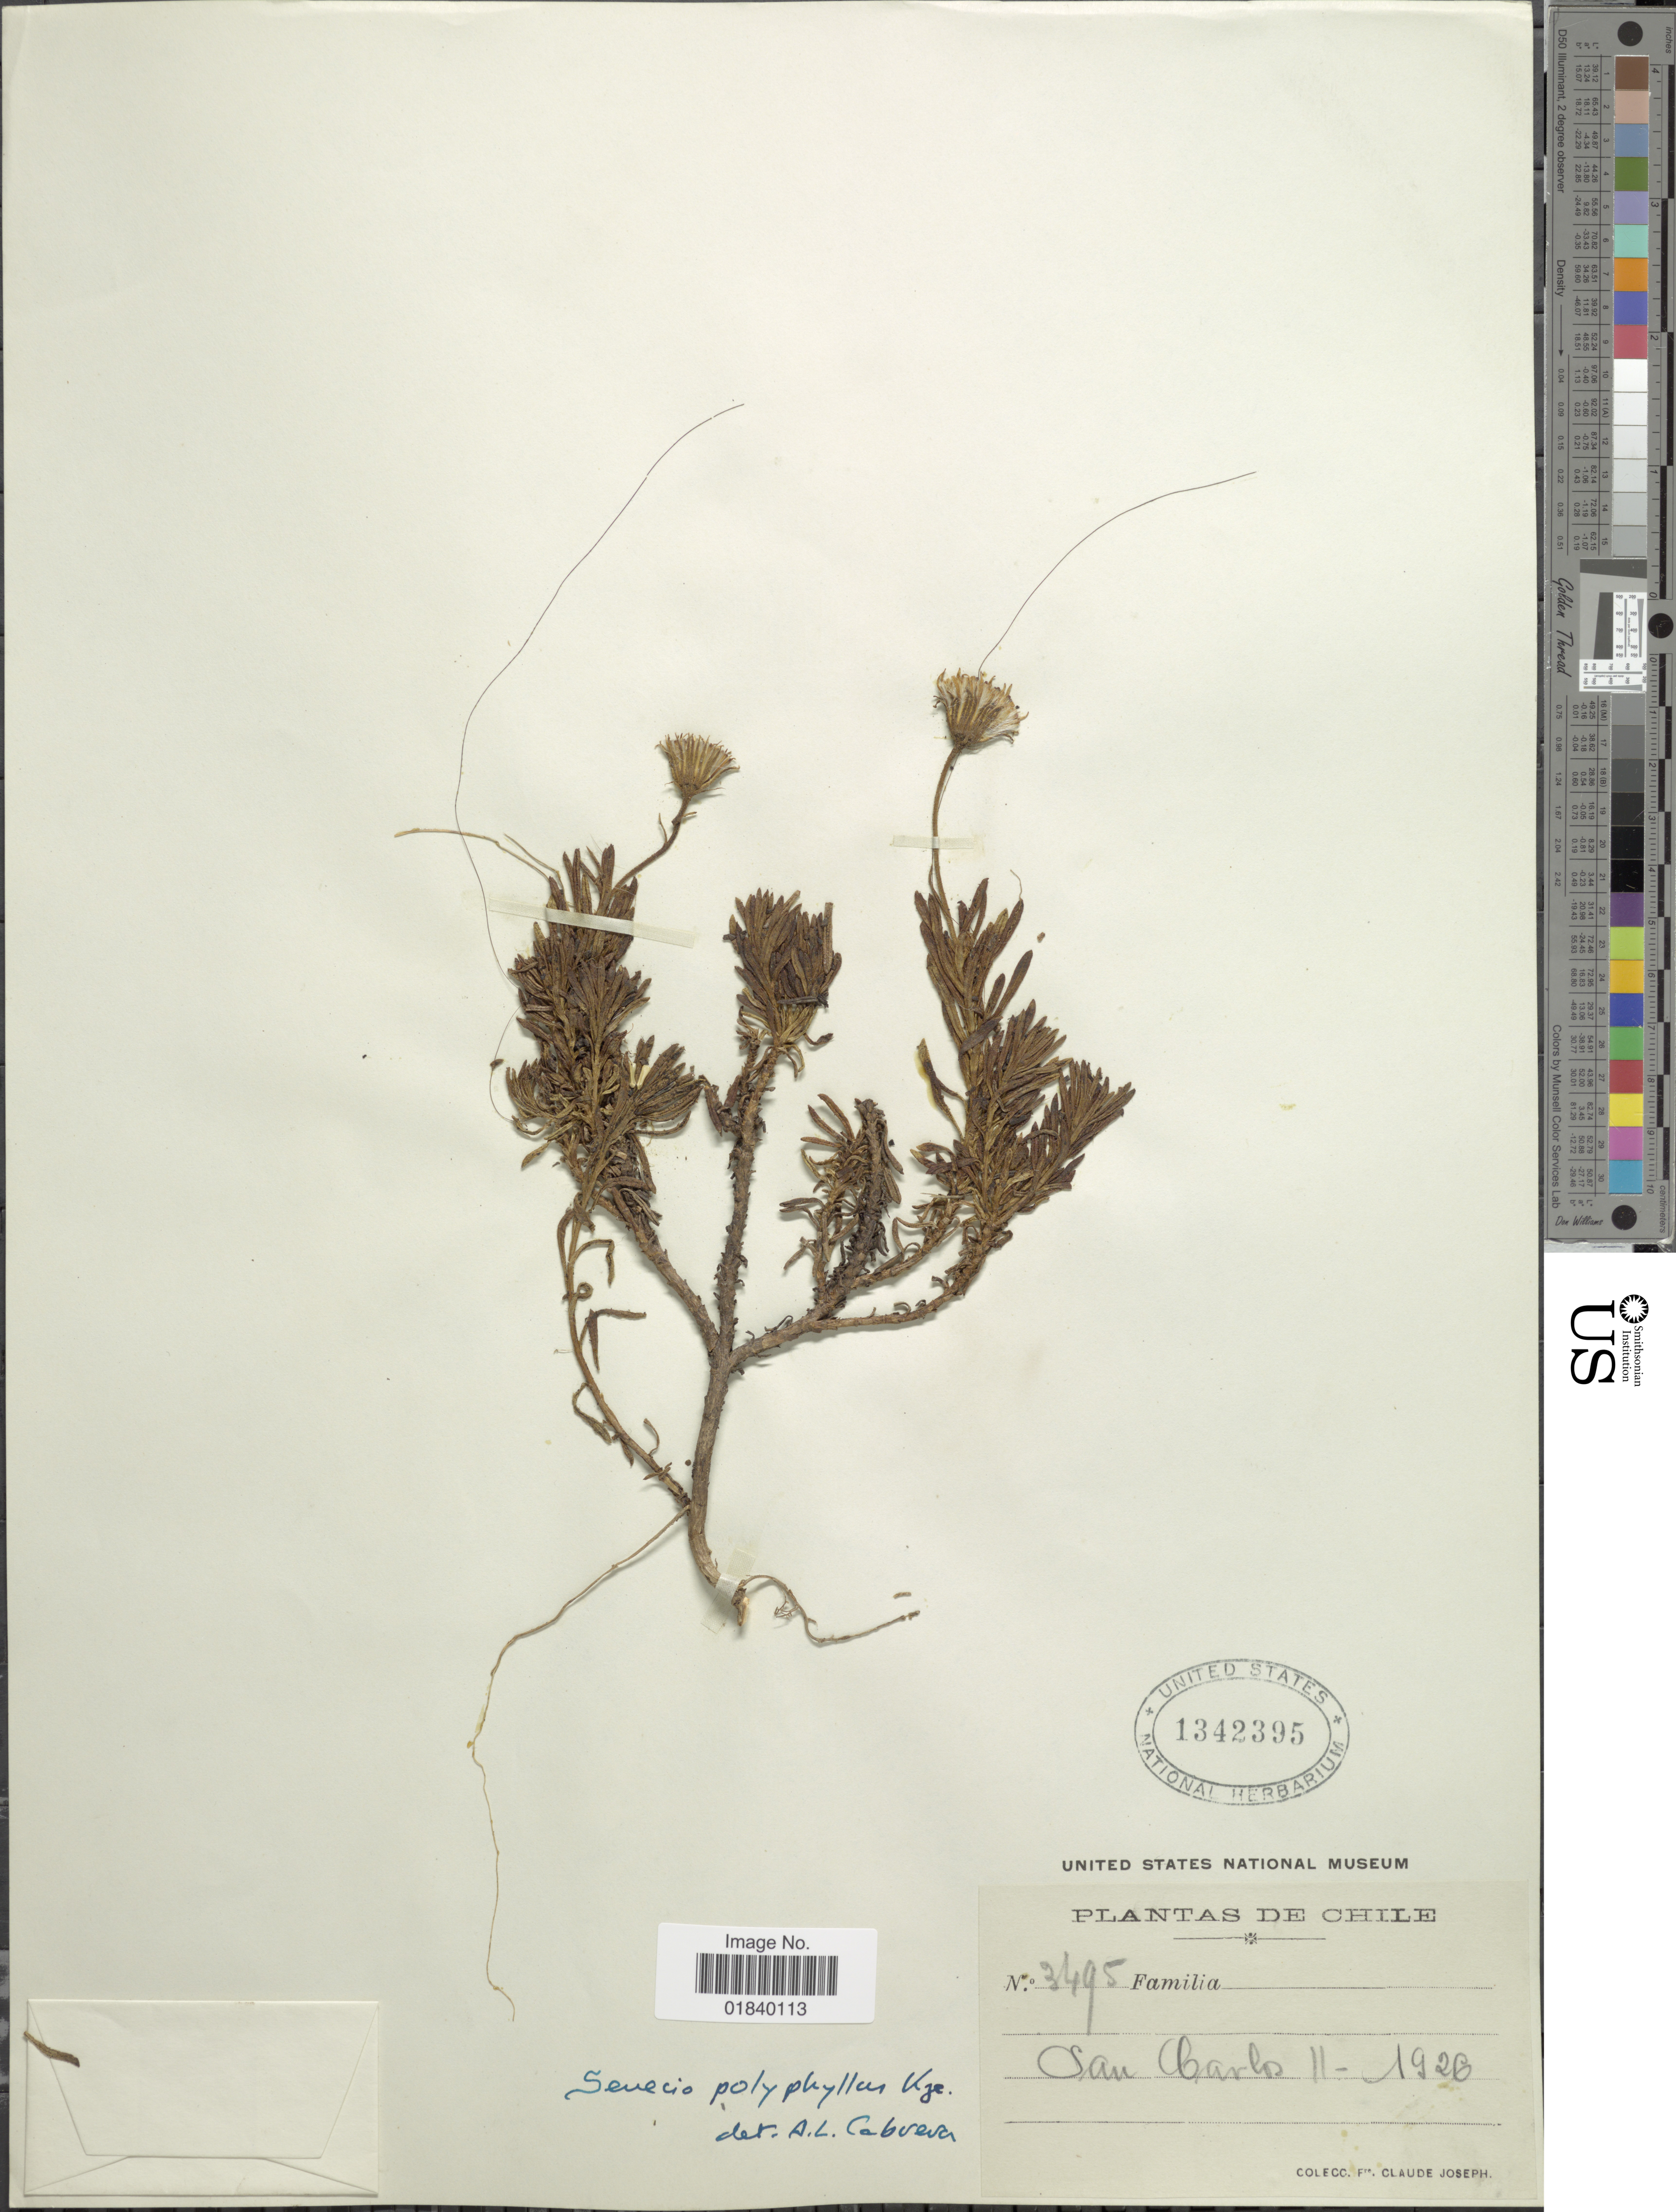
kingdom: Plantae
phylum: Tracheophyta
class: Magnoliopsida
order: Asterales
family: Asteraceae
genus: Senecio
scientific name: Senecio polyphyllus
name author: Kunze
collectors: Bro. Claude-Joseph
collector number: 3495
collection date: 1926-11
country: Chile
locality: Chile.San Carlos.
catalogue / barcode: US 1342395